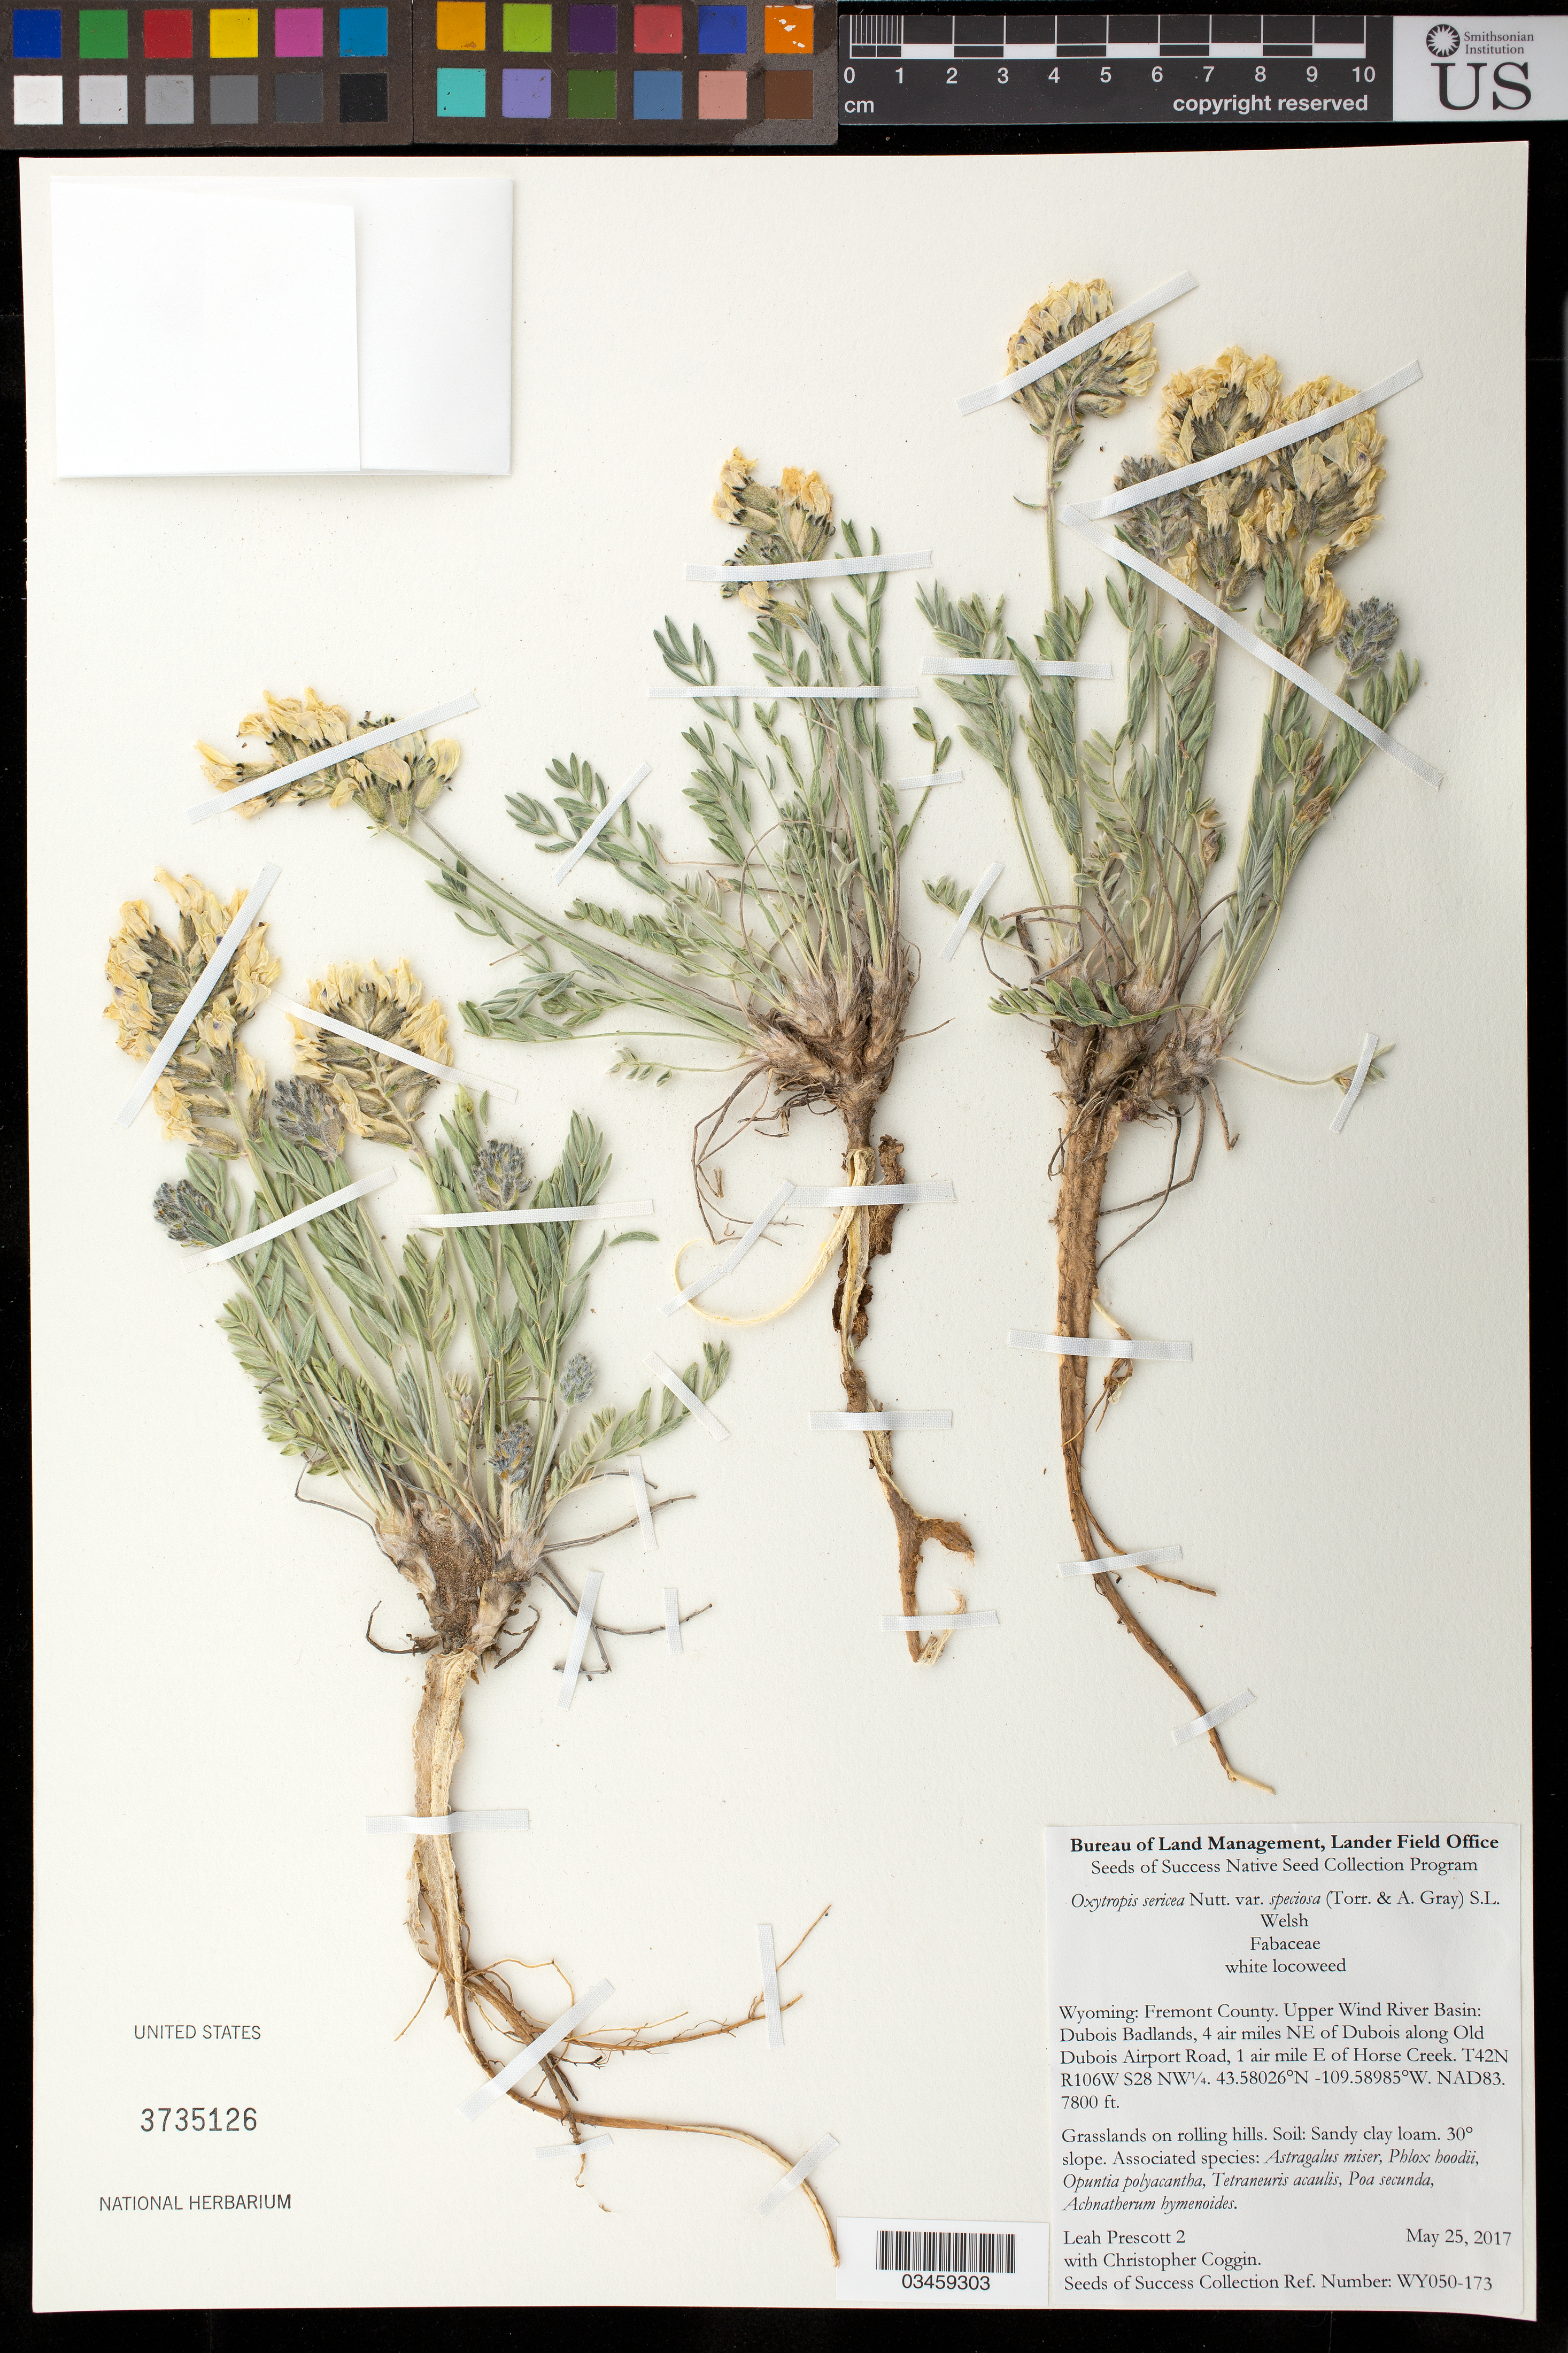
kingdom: Plantae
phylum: Tracheophyta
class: Magnoliopsida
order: Fabales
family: Fabaceae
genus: Oxytropis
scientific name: Oxytropis sericea var. speciosa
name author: (Torr. & A. Gray) S.L. Welsh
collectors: L. Prescott & C. Coggin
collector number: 2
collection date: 2017-05-25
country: United States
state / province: Wyoming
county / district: Fremont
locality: Wind River Basin, Dubois Badlands, 4 air mi. NE of Dubois along Old Dubois Airport Road, 1 air mi. E of Horse Creek T42N R106W S28 NW1/4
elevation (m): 2377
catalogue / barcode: US 3735126